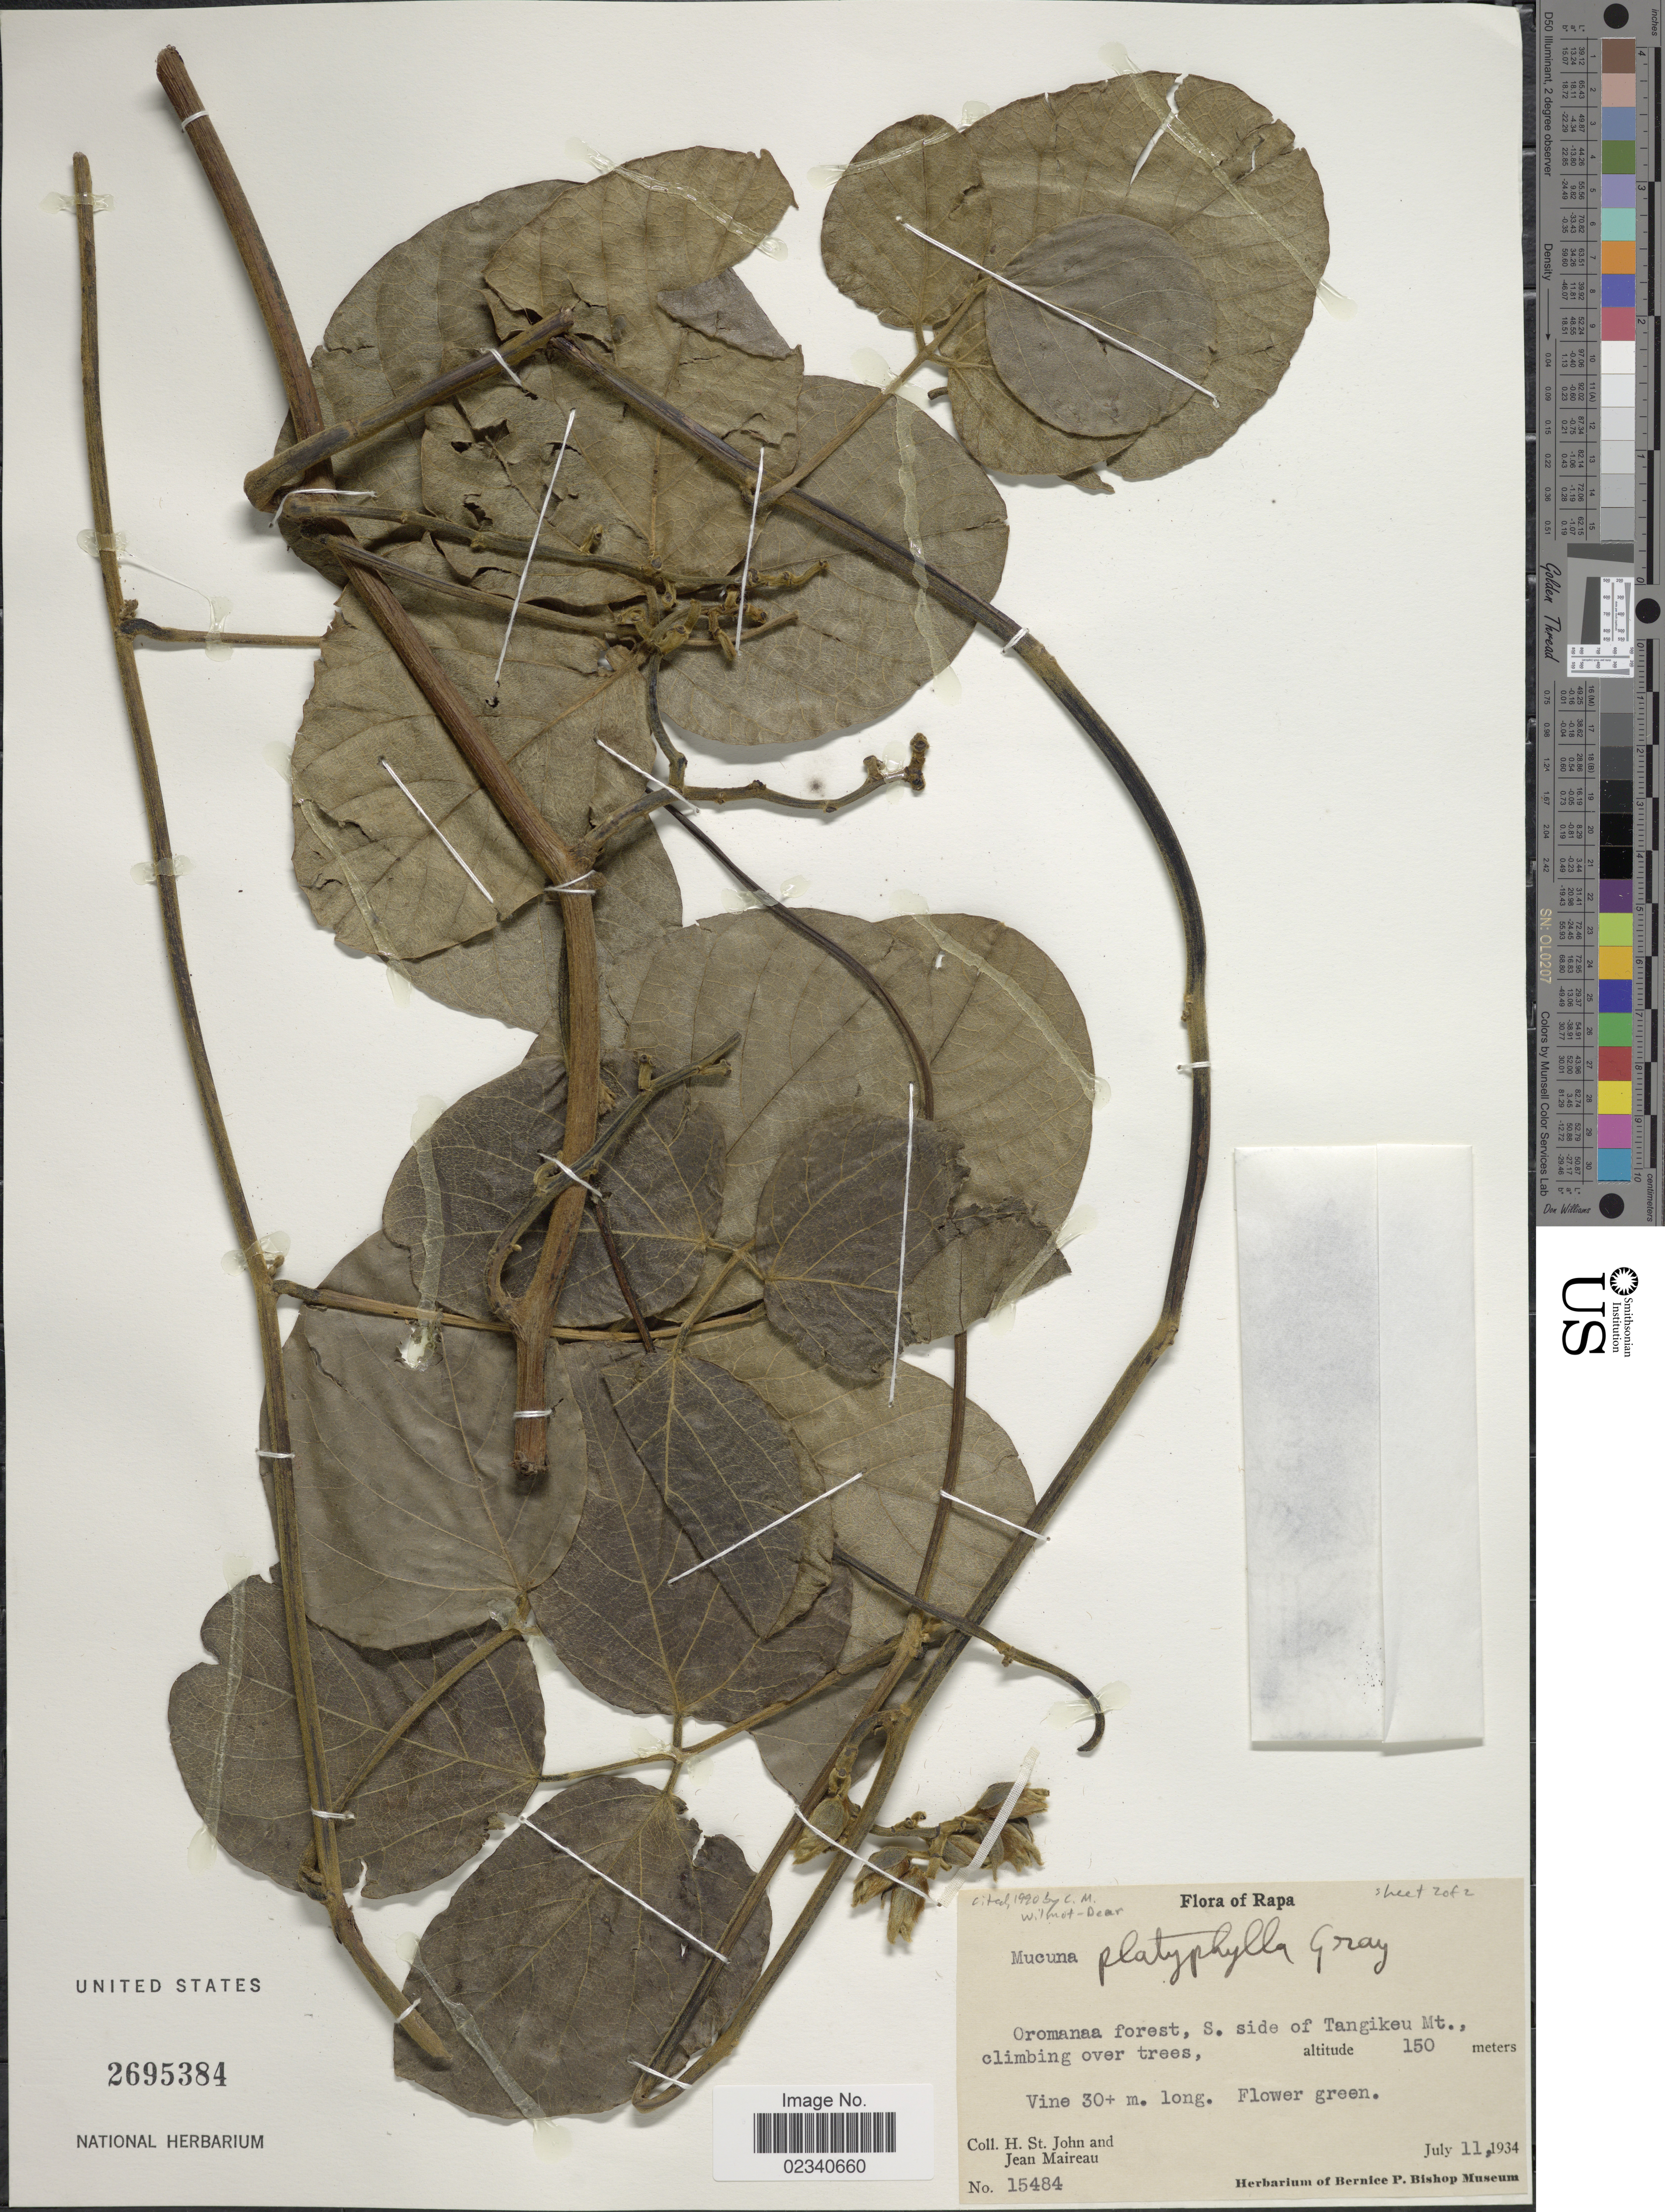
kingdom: Plantae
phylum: Tracheophyta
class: Magnoliopsida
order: Fabales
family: Fabaceae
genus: Mucuna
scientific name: Mucuna platyphylla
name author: A. Gray in Wilkes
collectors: H. St. John & J. Maireau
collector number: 15484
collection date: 1934-07-11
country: French Polynesia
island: Rapa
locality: Rapa. Oromanaa forest, S. side of Tangikeu Mt.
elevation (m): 150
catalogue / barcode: US 2695384